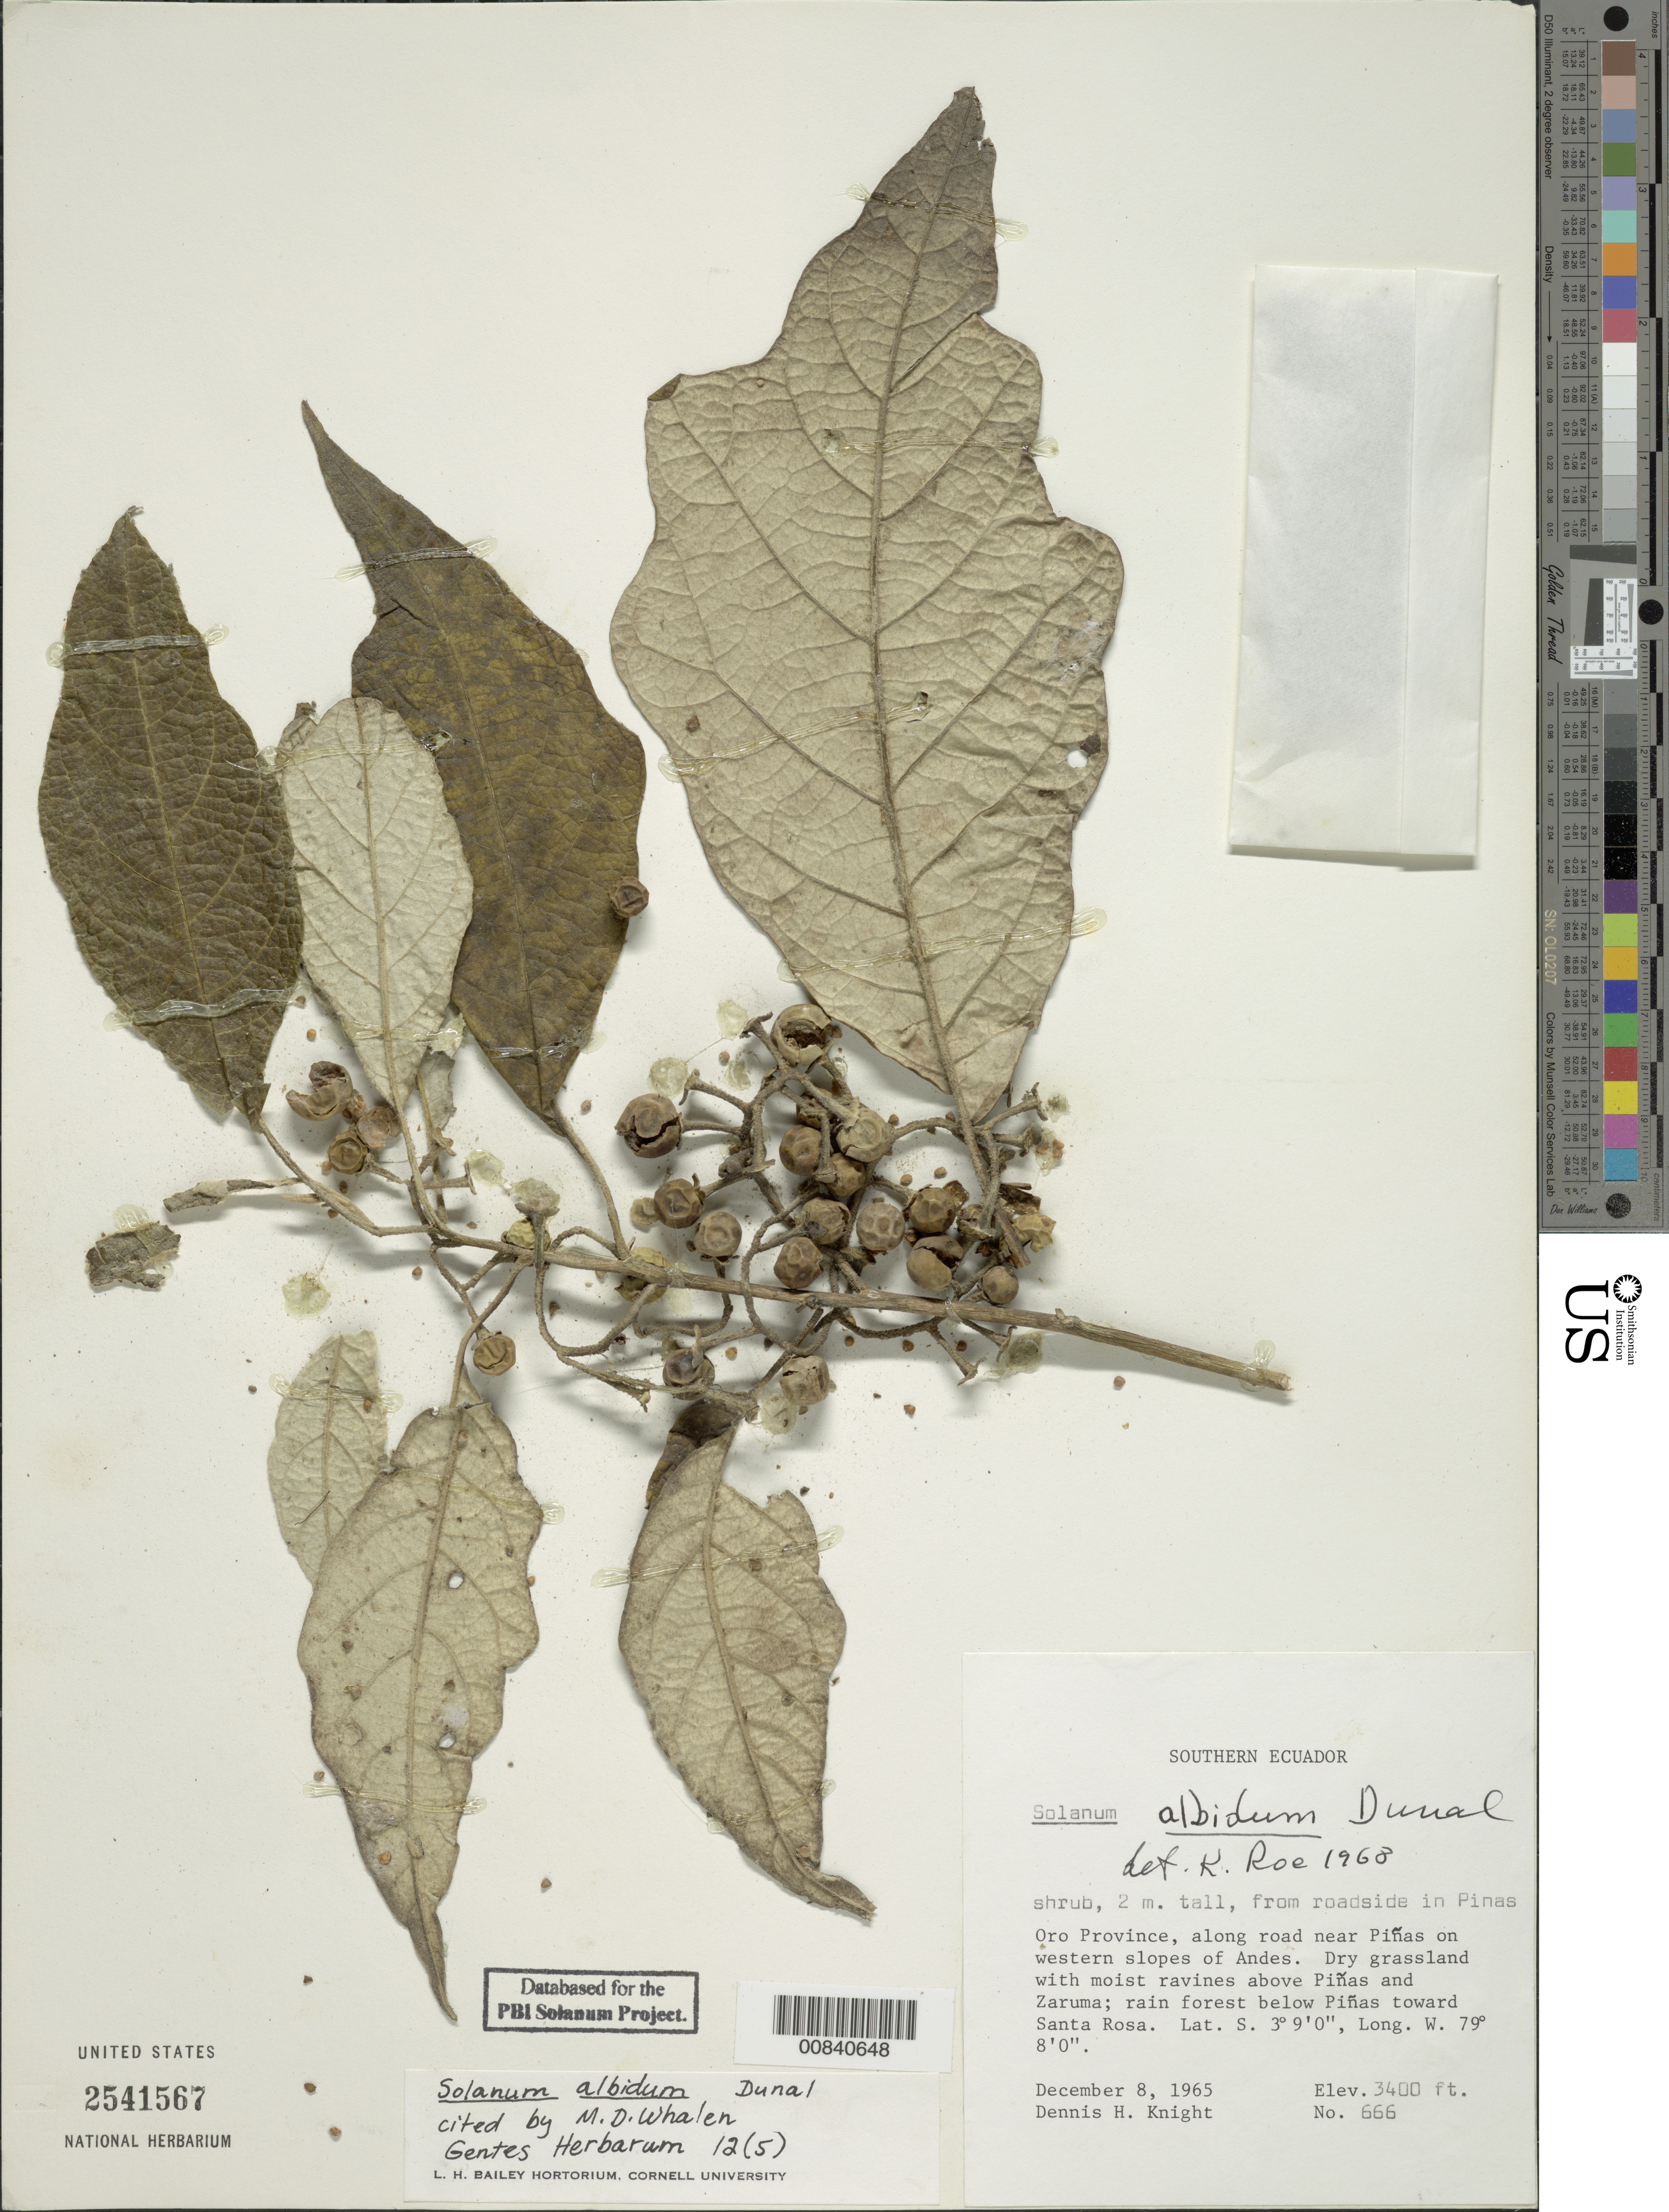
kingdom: Plantae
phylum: Tracheophyta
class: Magnoliopsida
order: Solanales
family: Solanaceae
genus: Solanum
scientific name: Solanum albidum Dunal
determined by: Whalen, M. D.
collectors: D. Knight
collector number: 666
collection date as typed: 8 Dec 1965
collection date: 1965-12-08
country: Ecuador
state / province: El Oro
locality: Along road near Piñas on the western slopes of the Andes. Dry grassland with moist ravines above Piñas and Zaruma; rain forest below Piñas toward Santa Rosa.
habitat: From roadside in Piñas.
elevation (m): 1036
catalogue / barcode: US 2541567